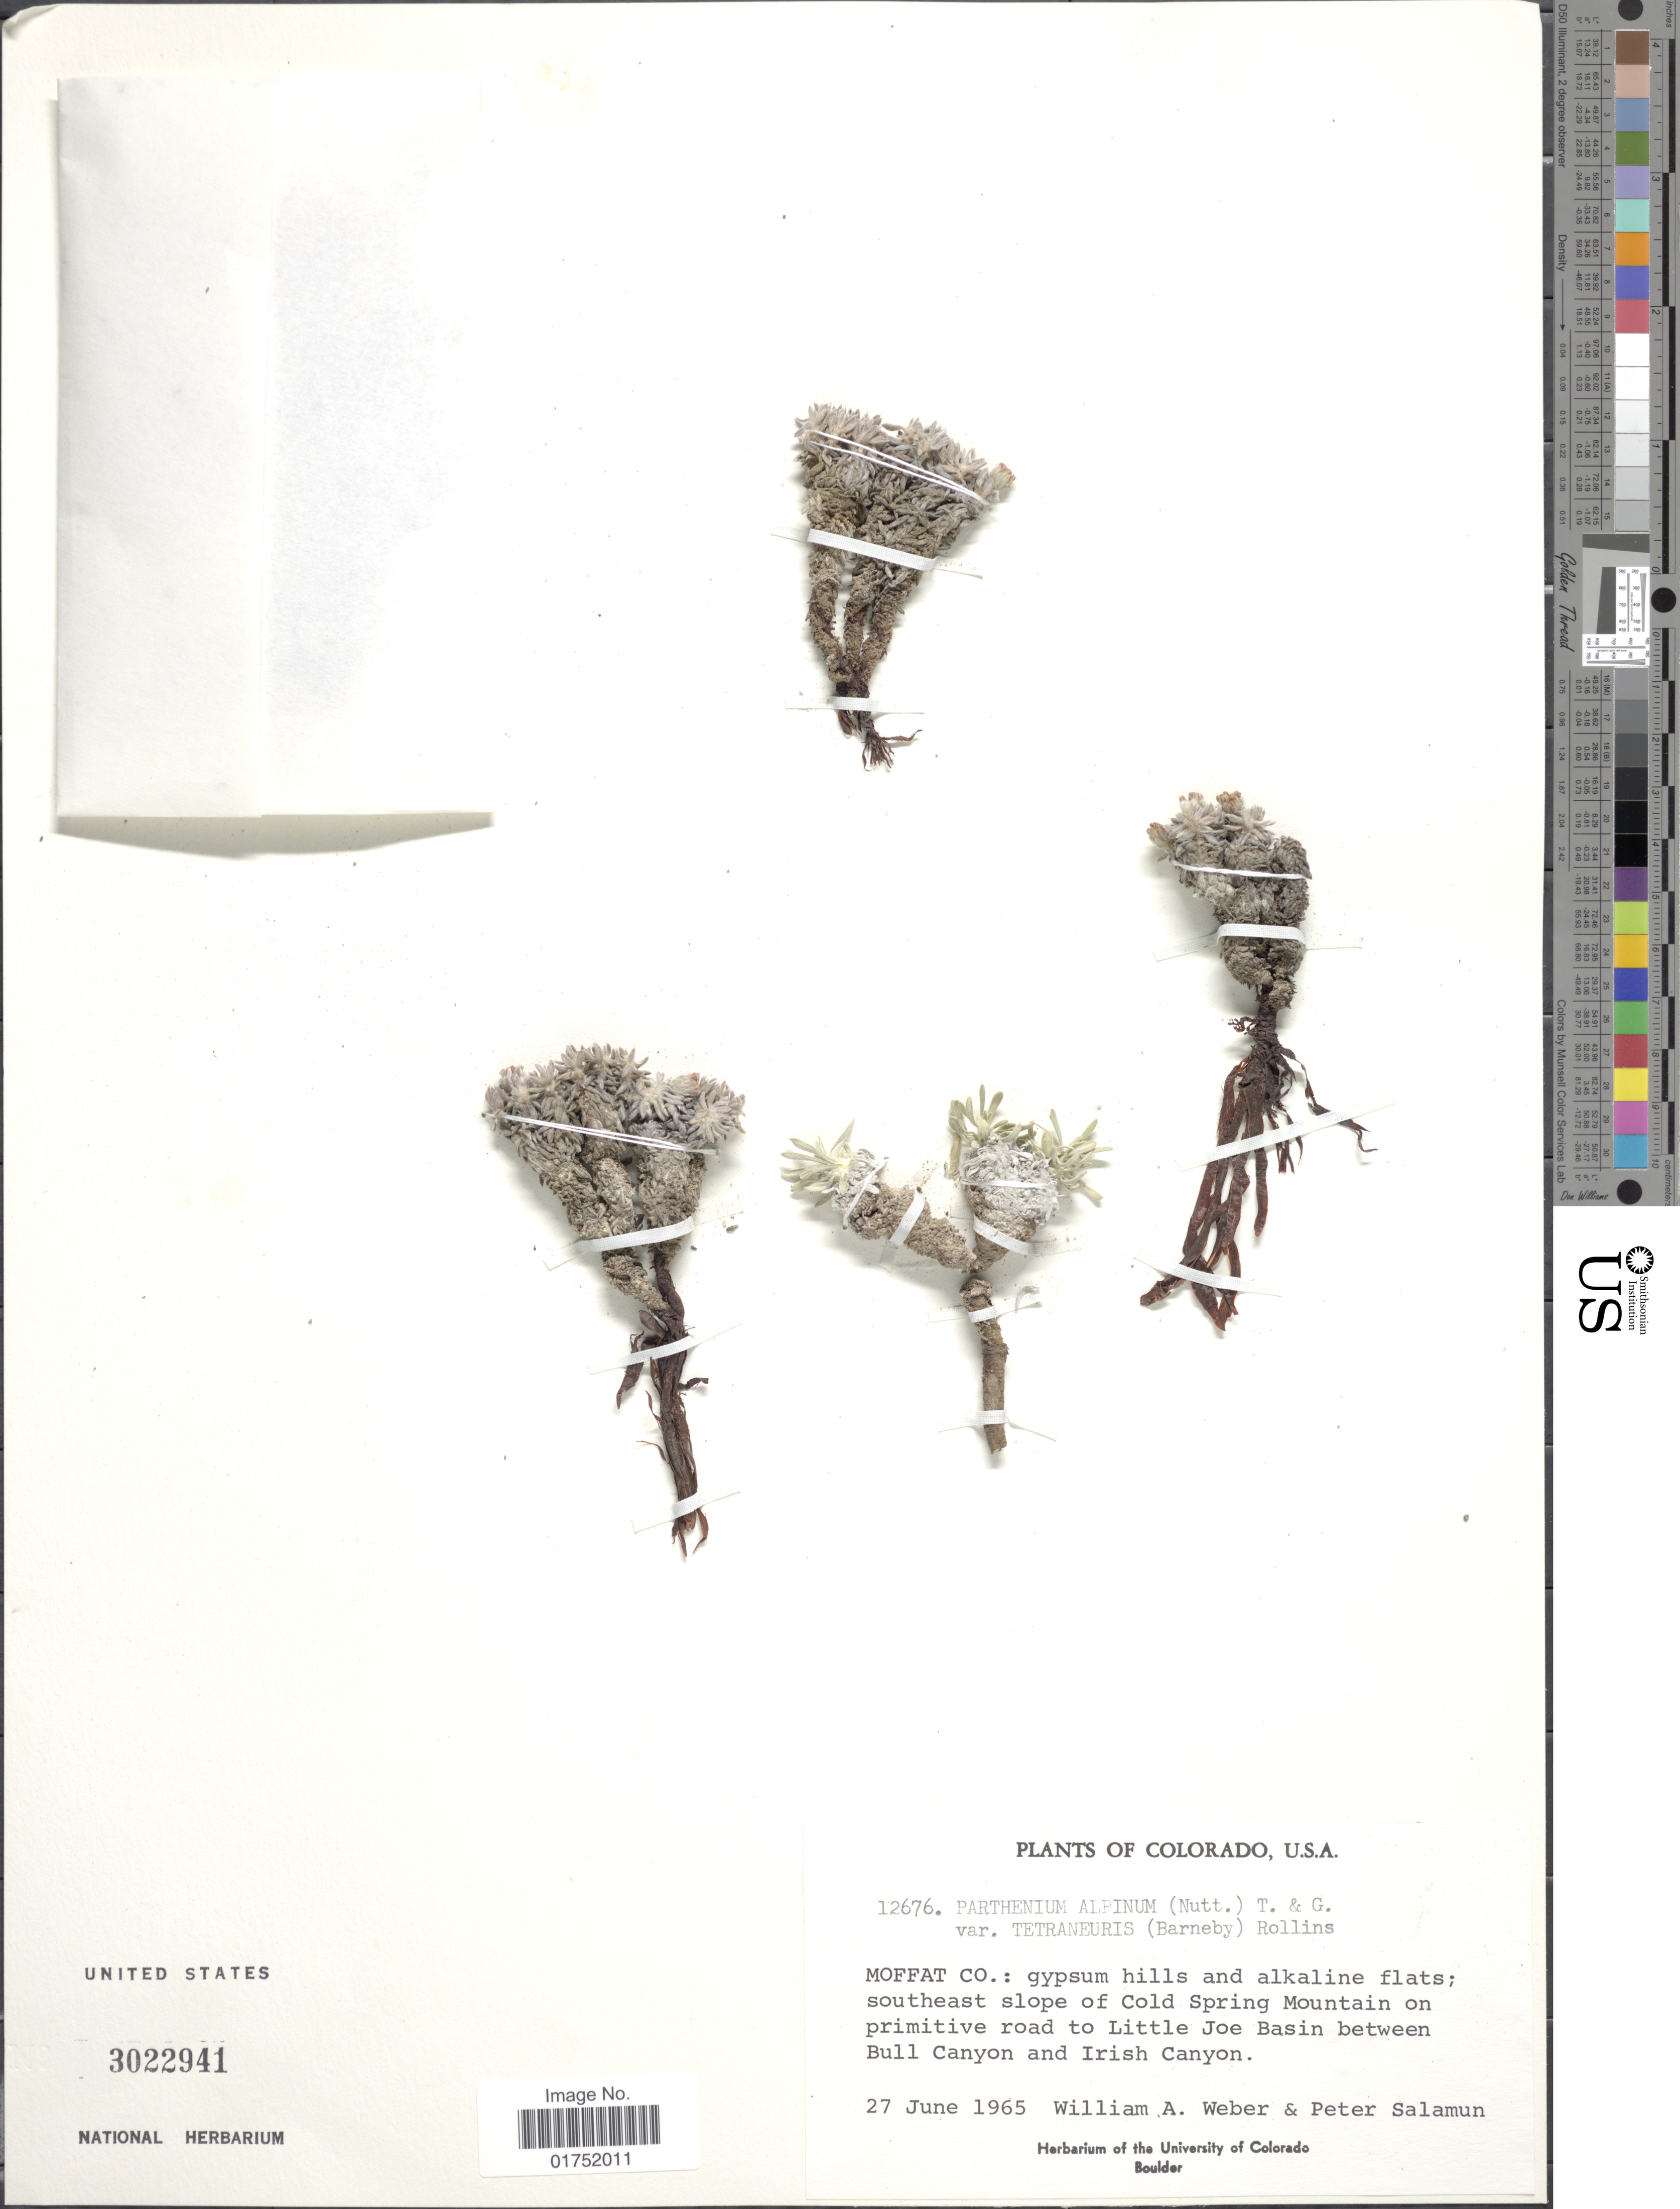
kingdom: Plantae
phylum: Tracheophyta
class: Magnoliopsida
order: Asterales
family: Asteraceae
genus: Parthenium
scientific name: Parthenium tetraneuris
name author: Barneby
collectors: W. A. Weber & P. Salamun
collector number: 12676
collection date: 1965-06-27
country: United States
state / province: Colorado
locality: Moffat Co., southeast slope of Cold Spring Mountain on primitive road to Little Joe basin between Bull Canyon and Irish Canyon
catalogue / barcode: US 3022941